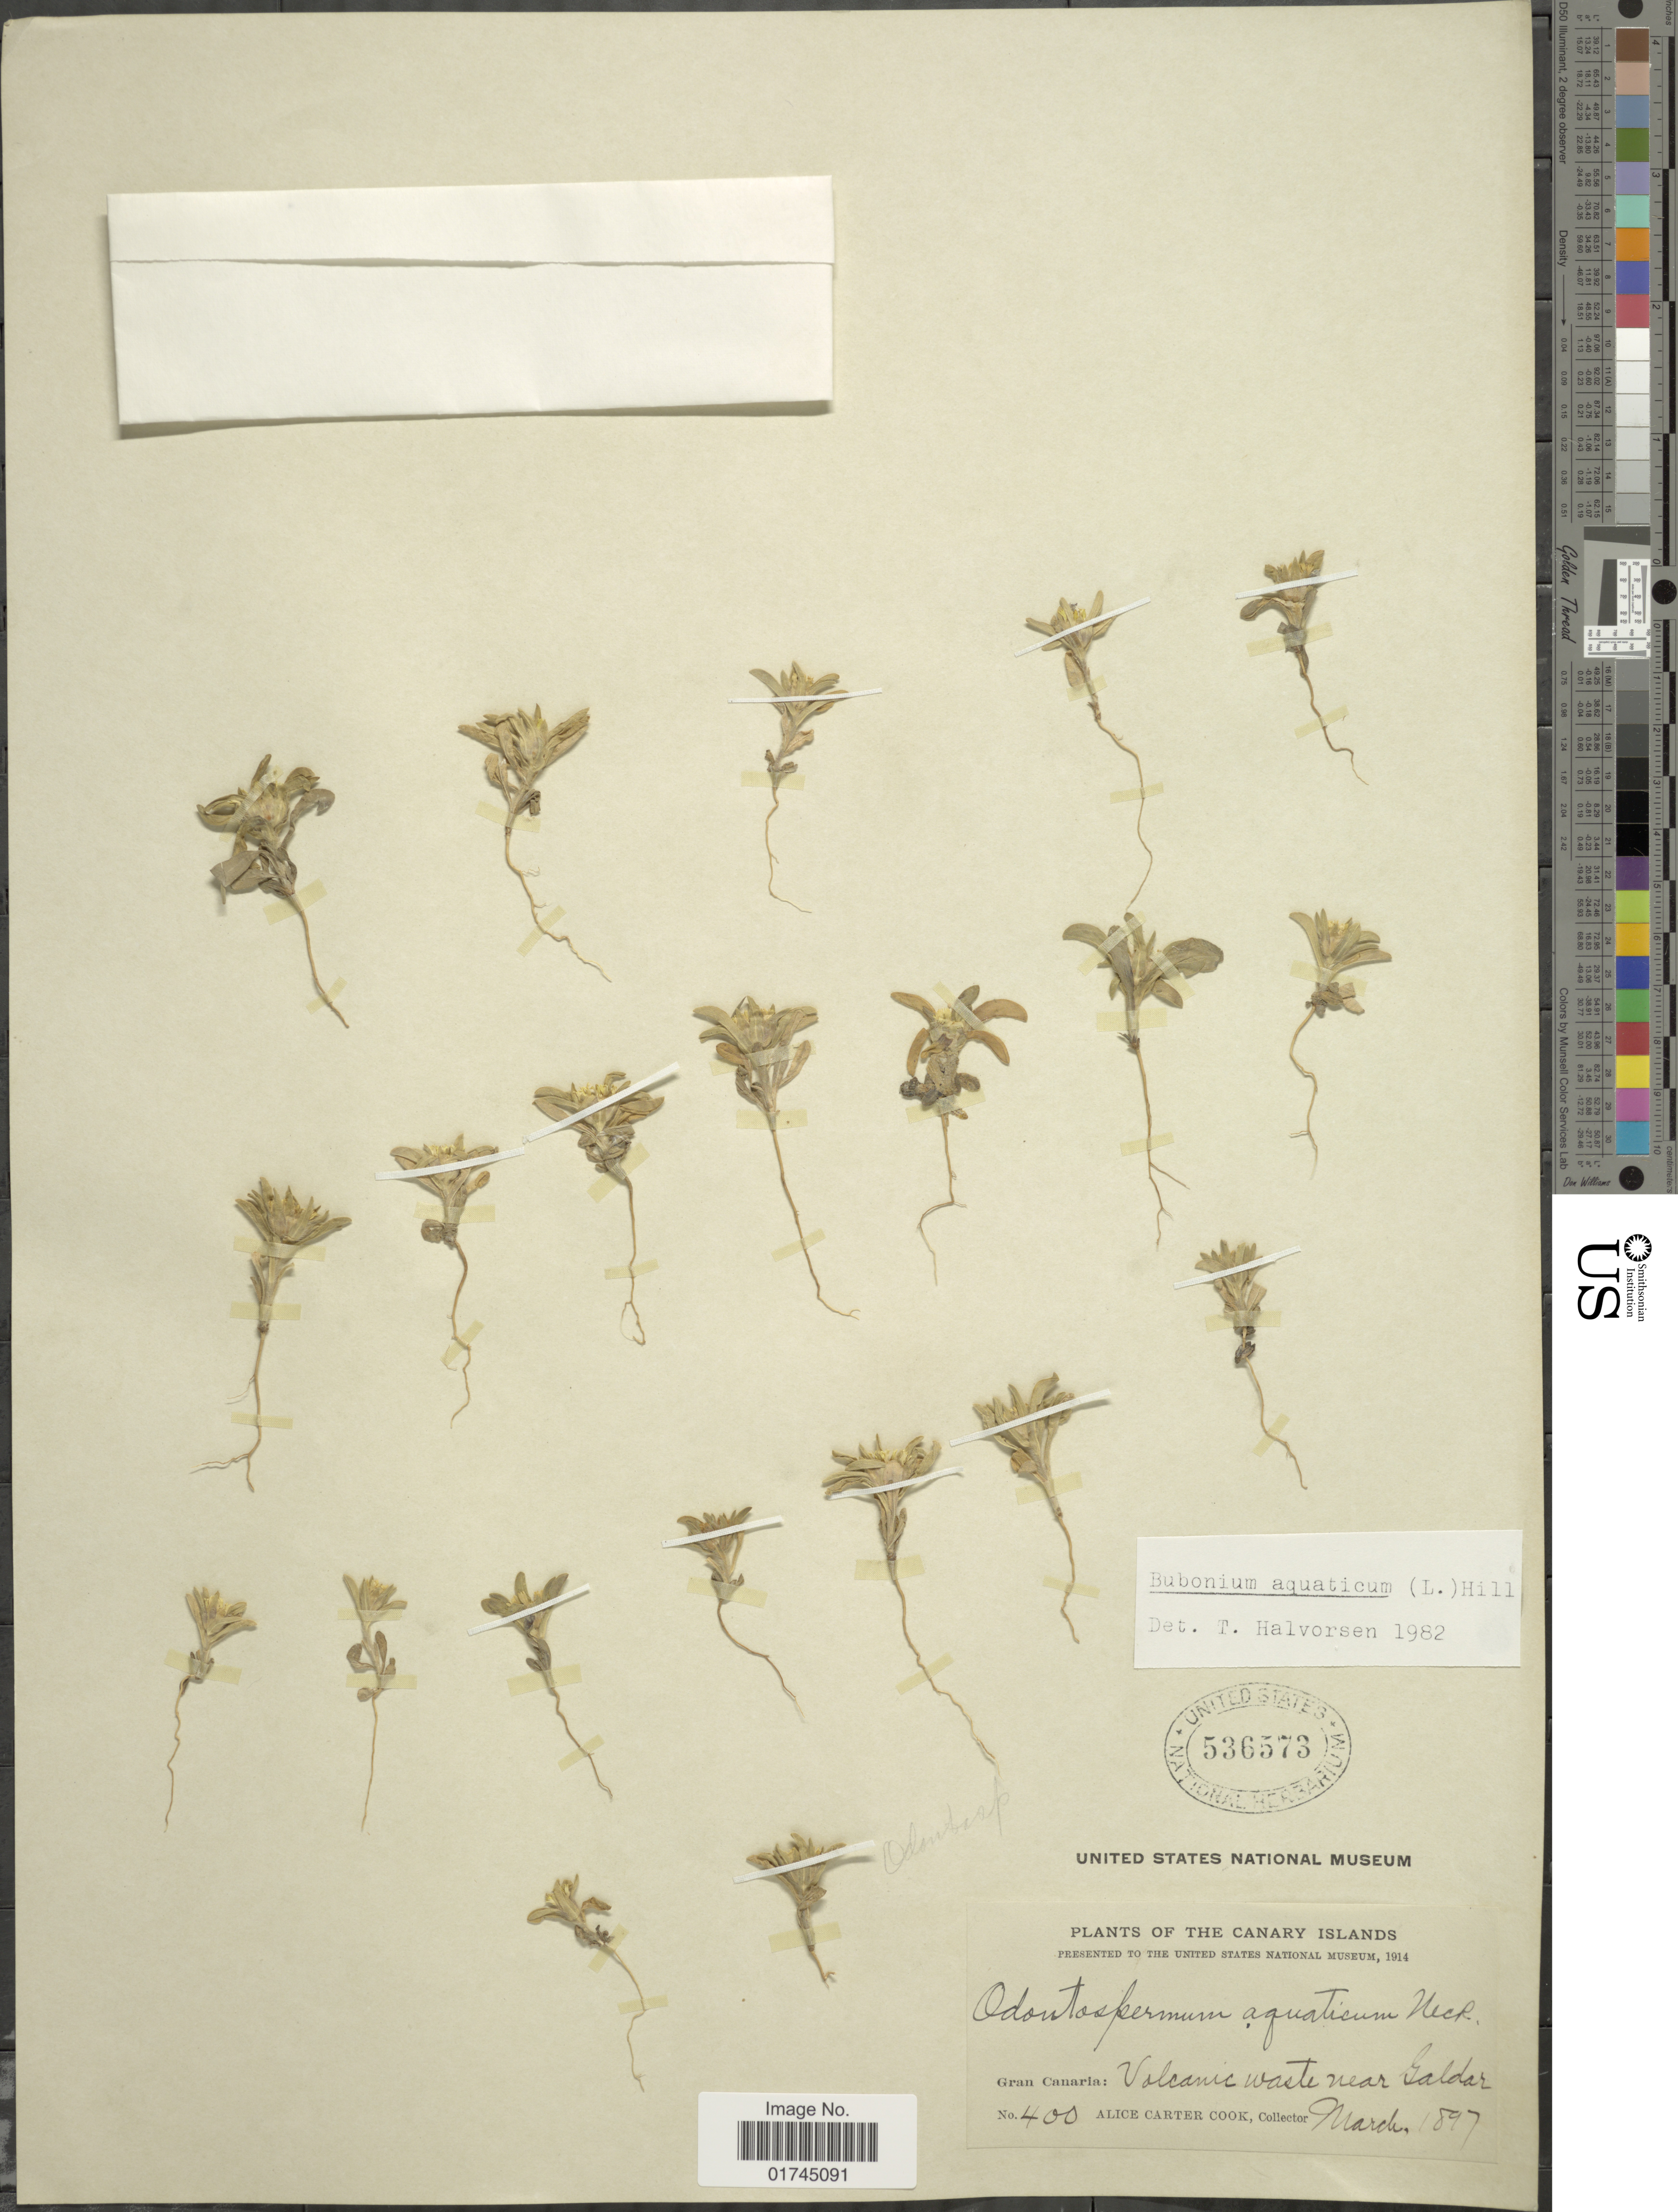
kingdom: Plantae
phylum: Tracheophyta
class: Magnoliopsida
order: Asterales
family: Asteraceae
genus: Nauplius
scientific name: Nauplius aquaticus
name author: (L.) Less.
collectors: Alice C. Cook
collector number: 400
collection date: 1897-03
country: Spain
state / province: Canarias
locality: Cananry Islands, Gran Canaria: Volcanic waster near Saldar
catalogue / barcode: US 536573